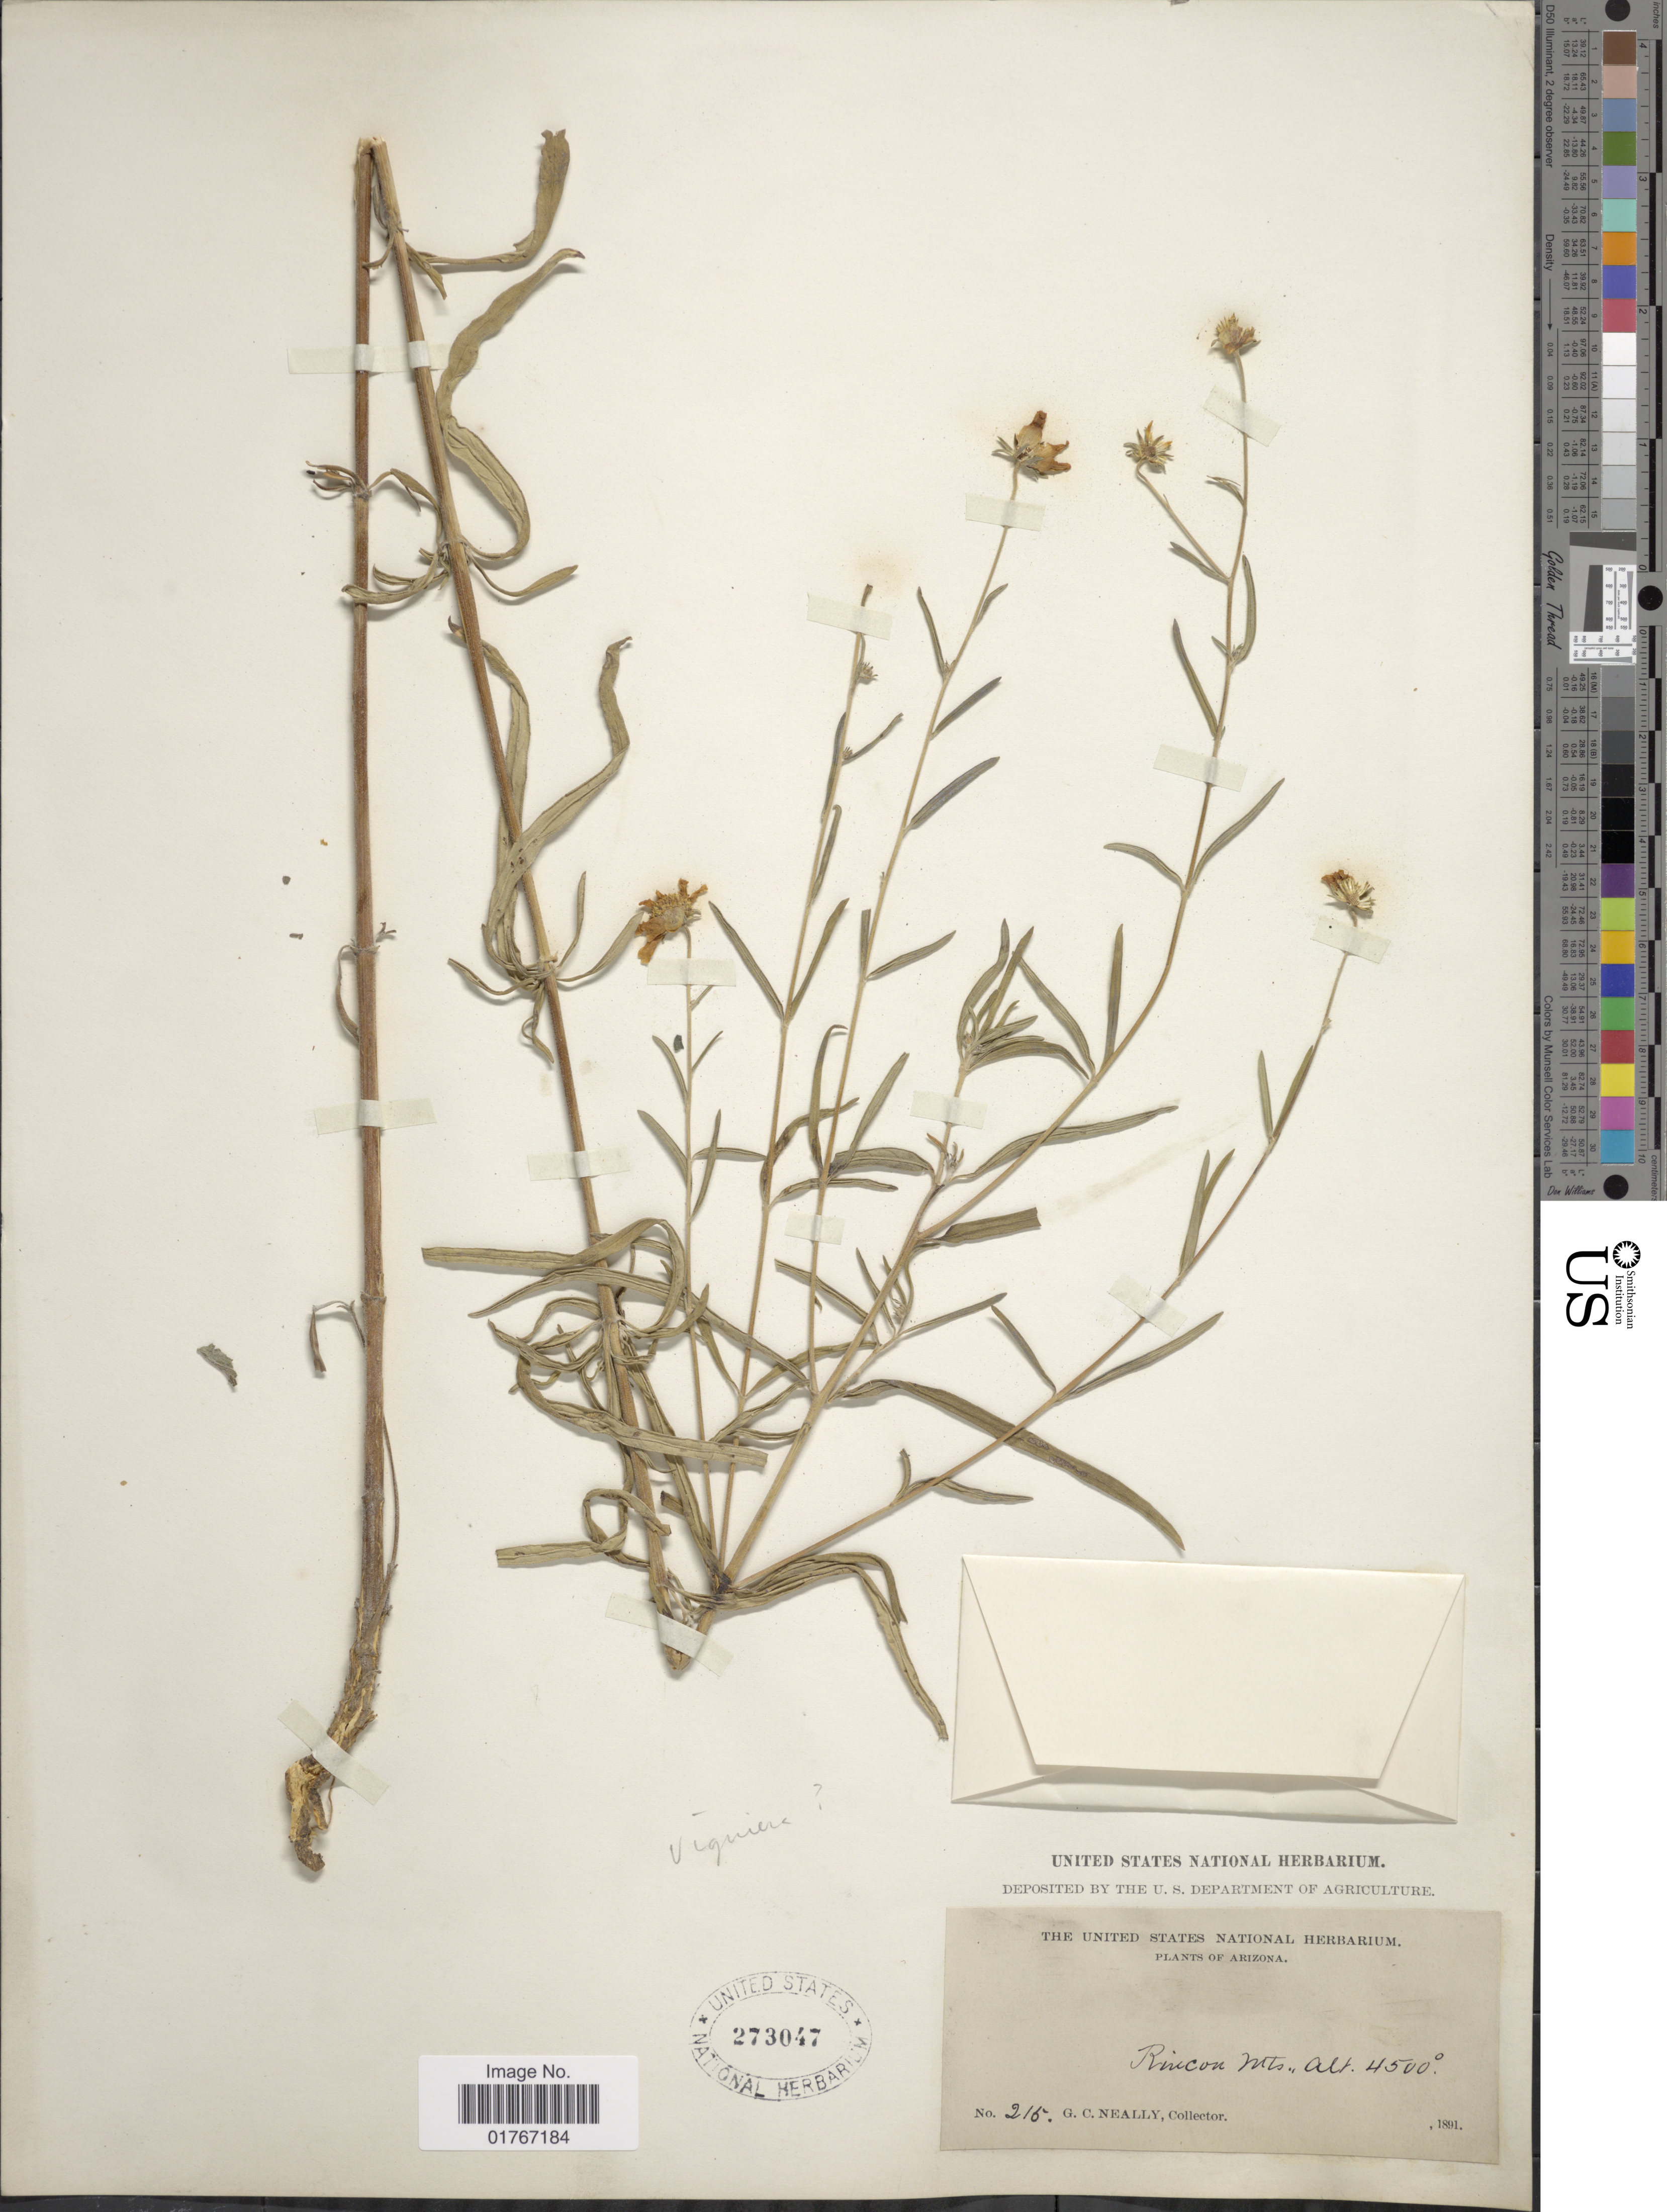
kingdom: Plantae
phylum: Tracheophyta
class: Magnoliopsida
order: Asterales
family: Asteraceae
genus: Heliomeris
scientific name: Heliomeris annua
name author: (M.E. Jones) Cockerell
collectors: G. Neally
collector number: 215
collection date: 1891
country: United States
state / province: Arizona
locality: Rincon Mts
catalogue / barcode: US 273047